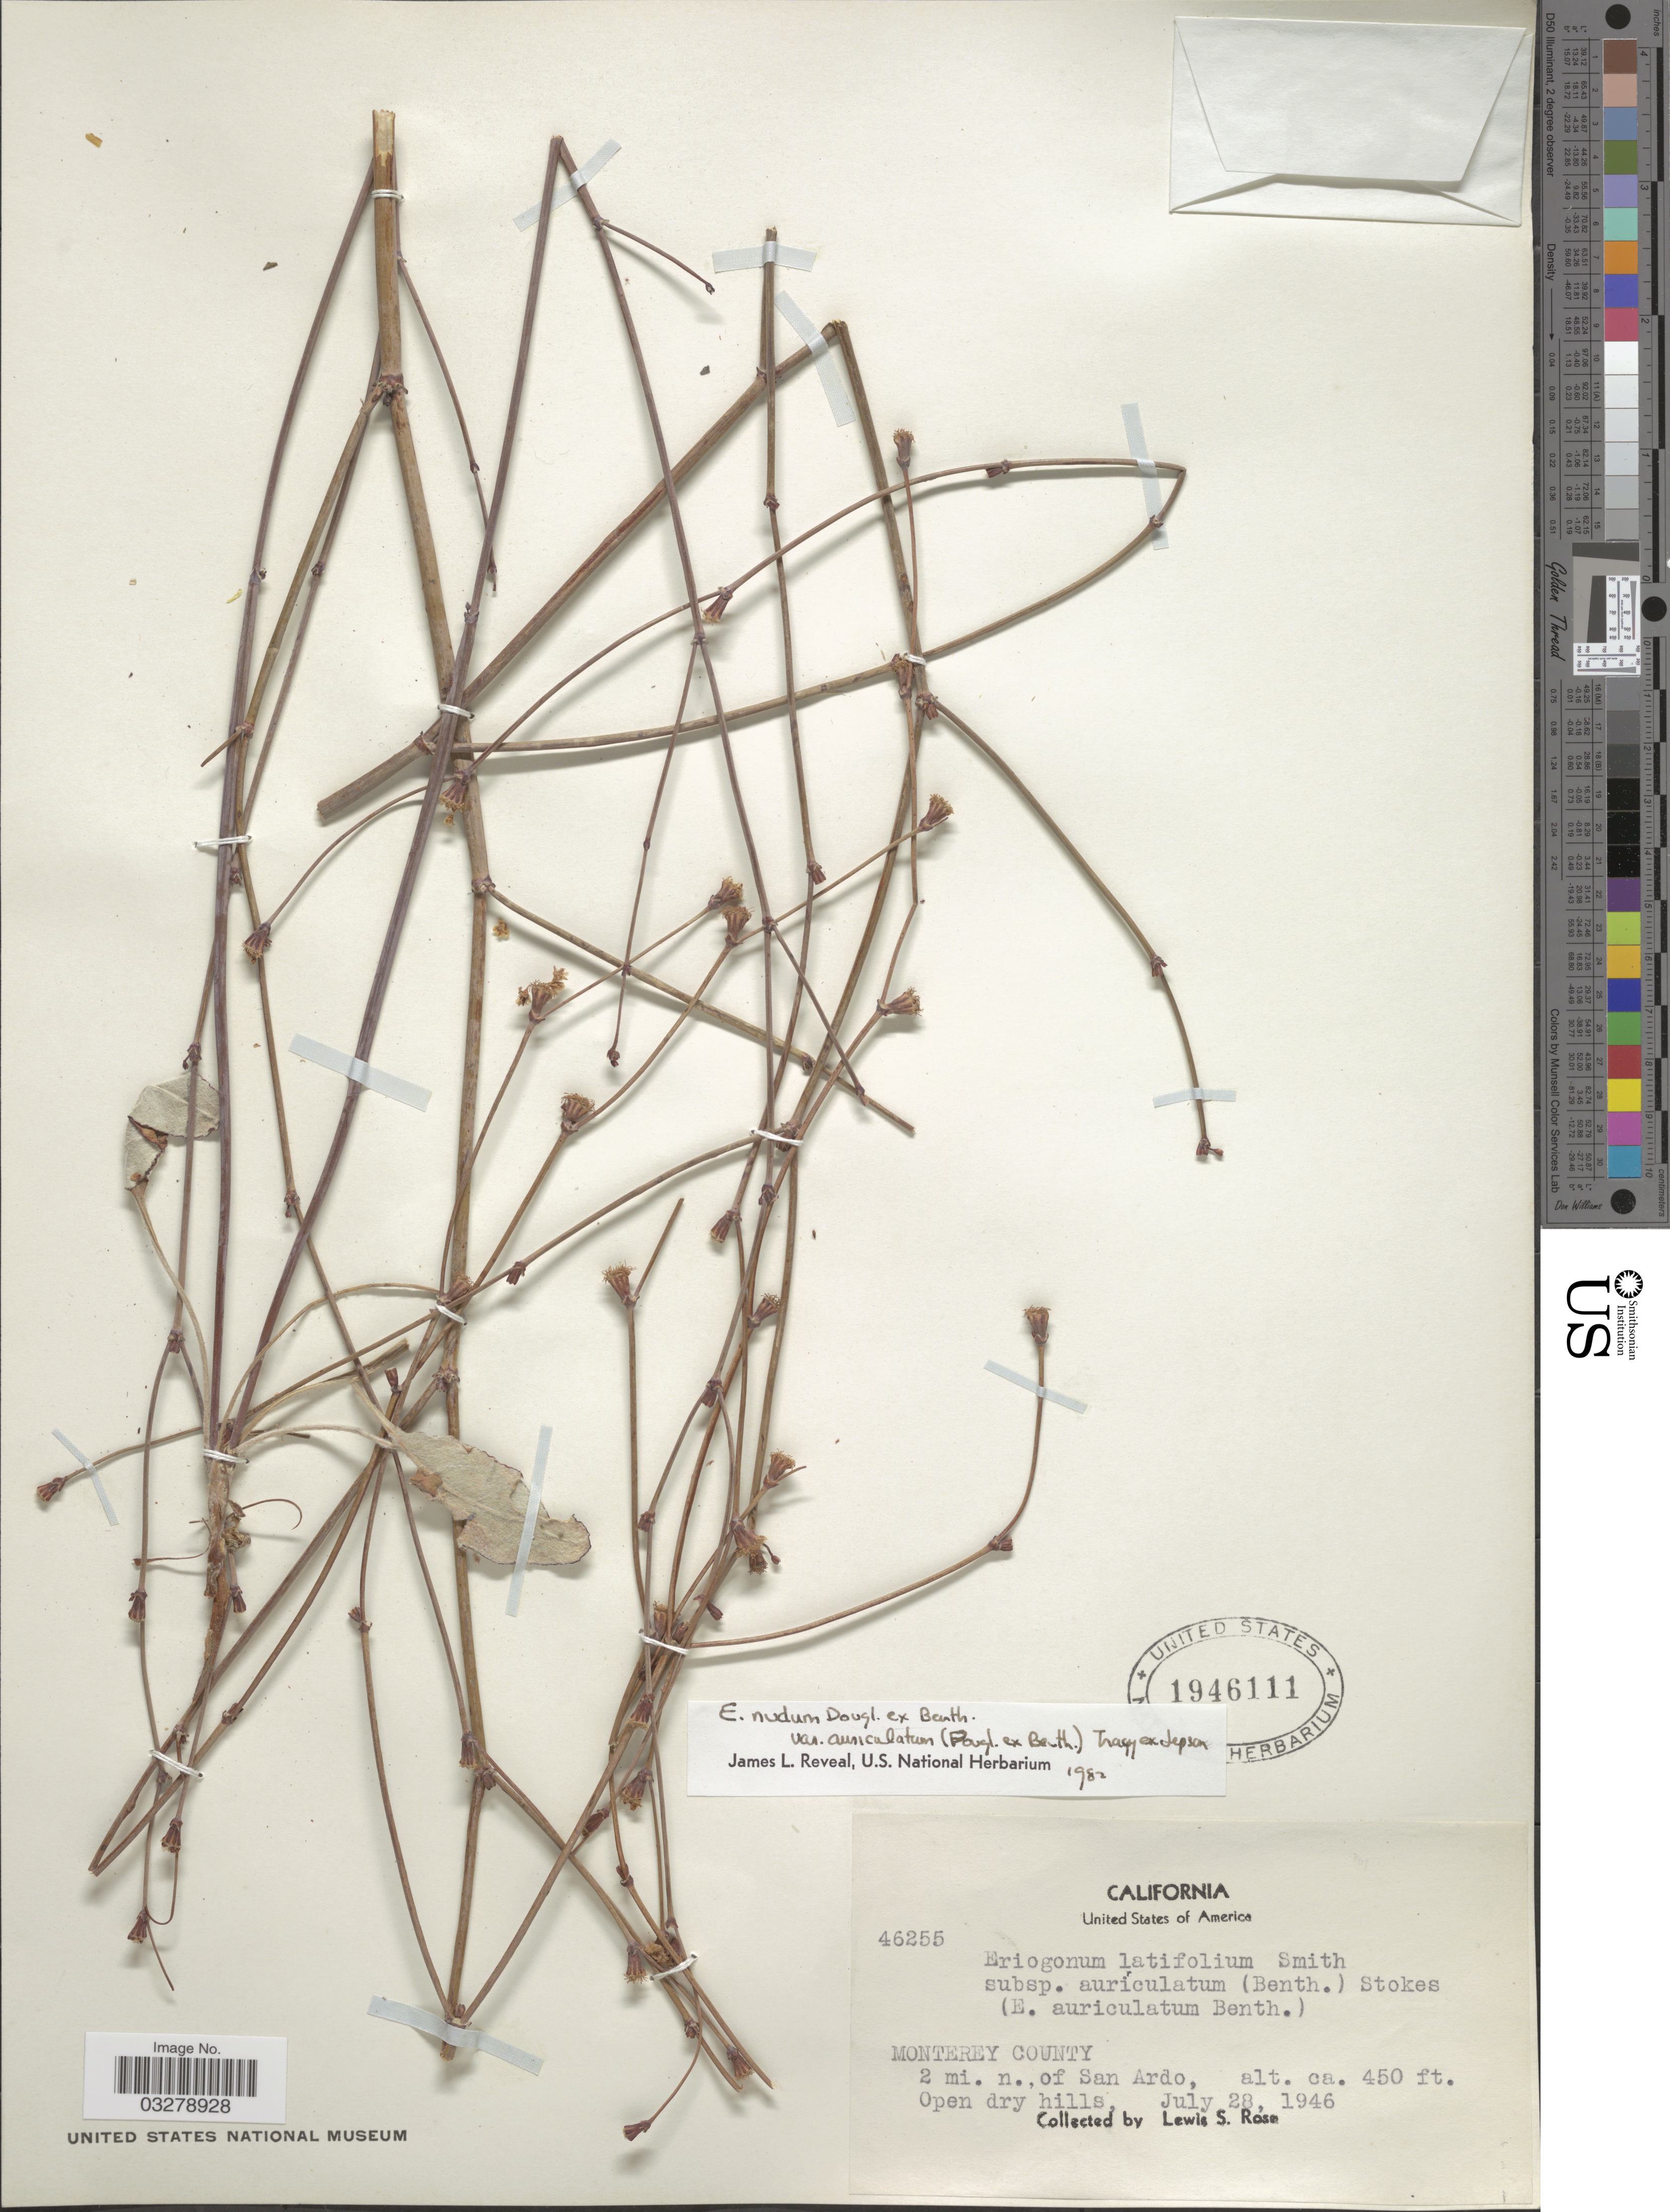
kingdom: Plantae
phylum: Tracheophyta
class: Magnoliopsida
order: Caryophyllales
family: Polygonaceae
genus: Eriogonum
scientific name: Eriogonum nudum var. auriculatum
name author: (Benth.) Tracy ex Jeps.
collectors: L. S. Rose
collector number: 46255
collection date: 1946-07-28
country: United States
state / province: California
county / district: Monterey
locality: Monterey County, 2 mi. n., of San Ardo.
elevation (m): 137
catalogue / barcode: US 1946111